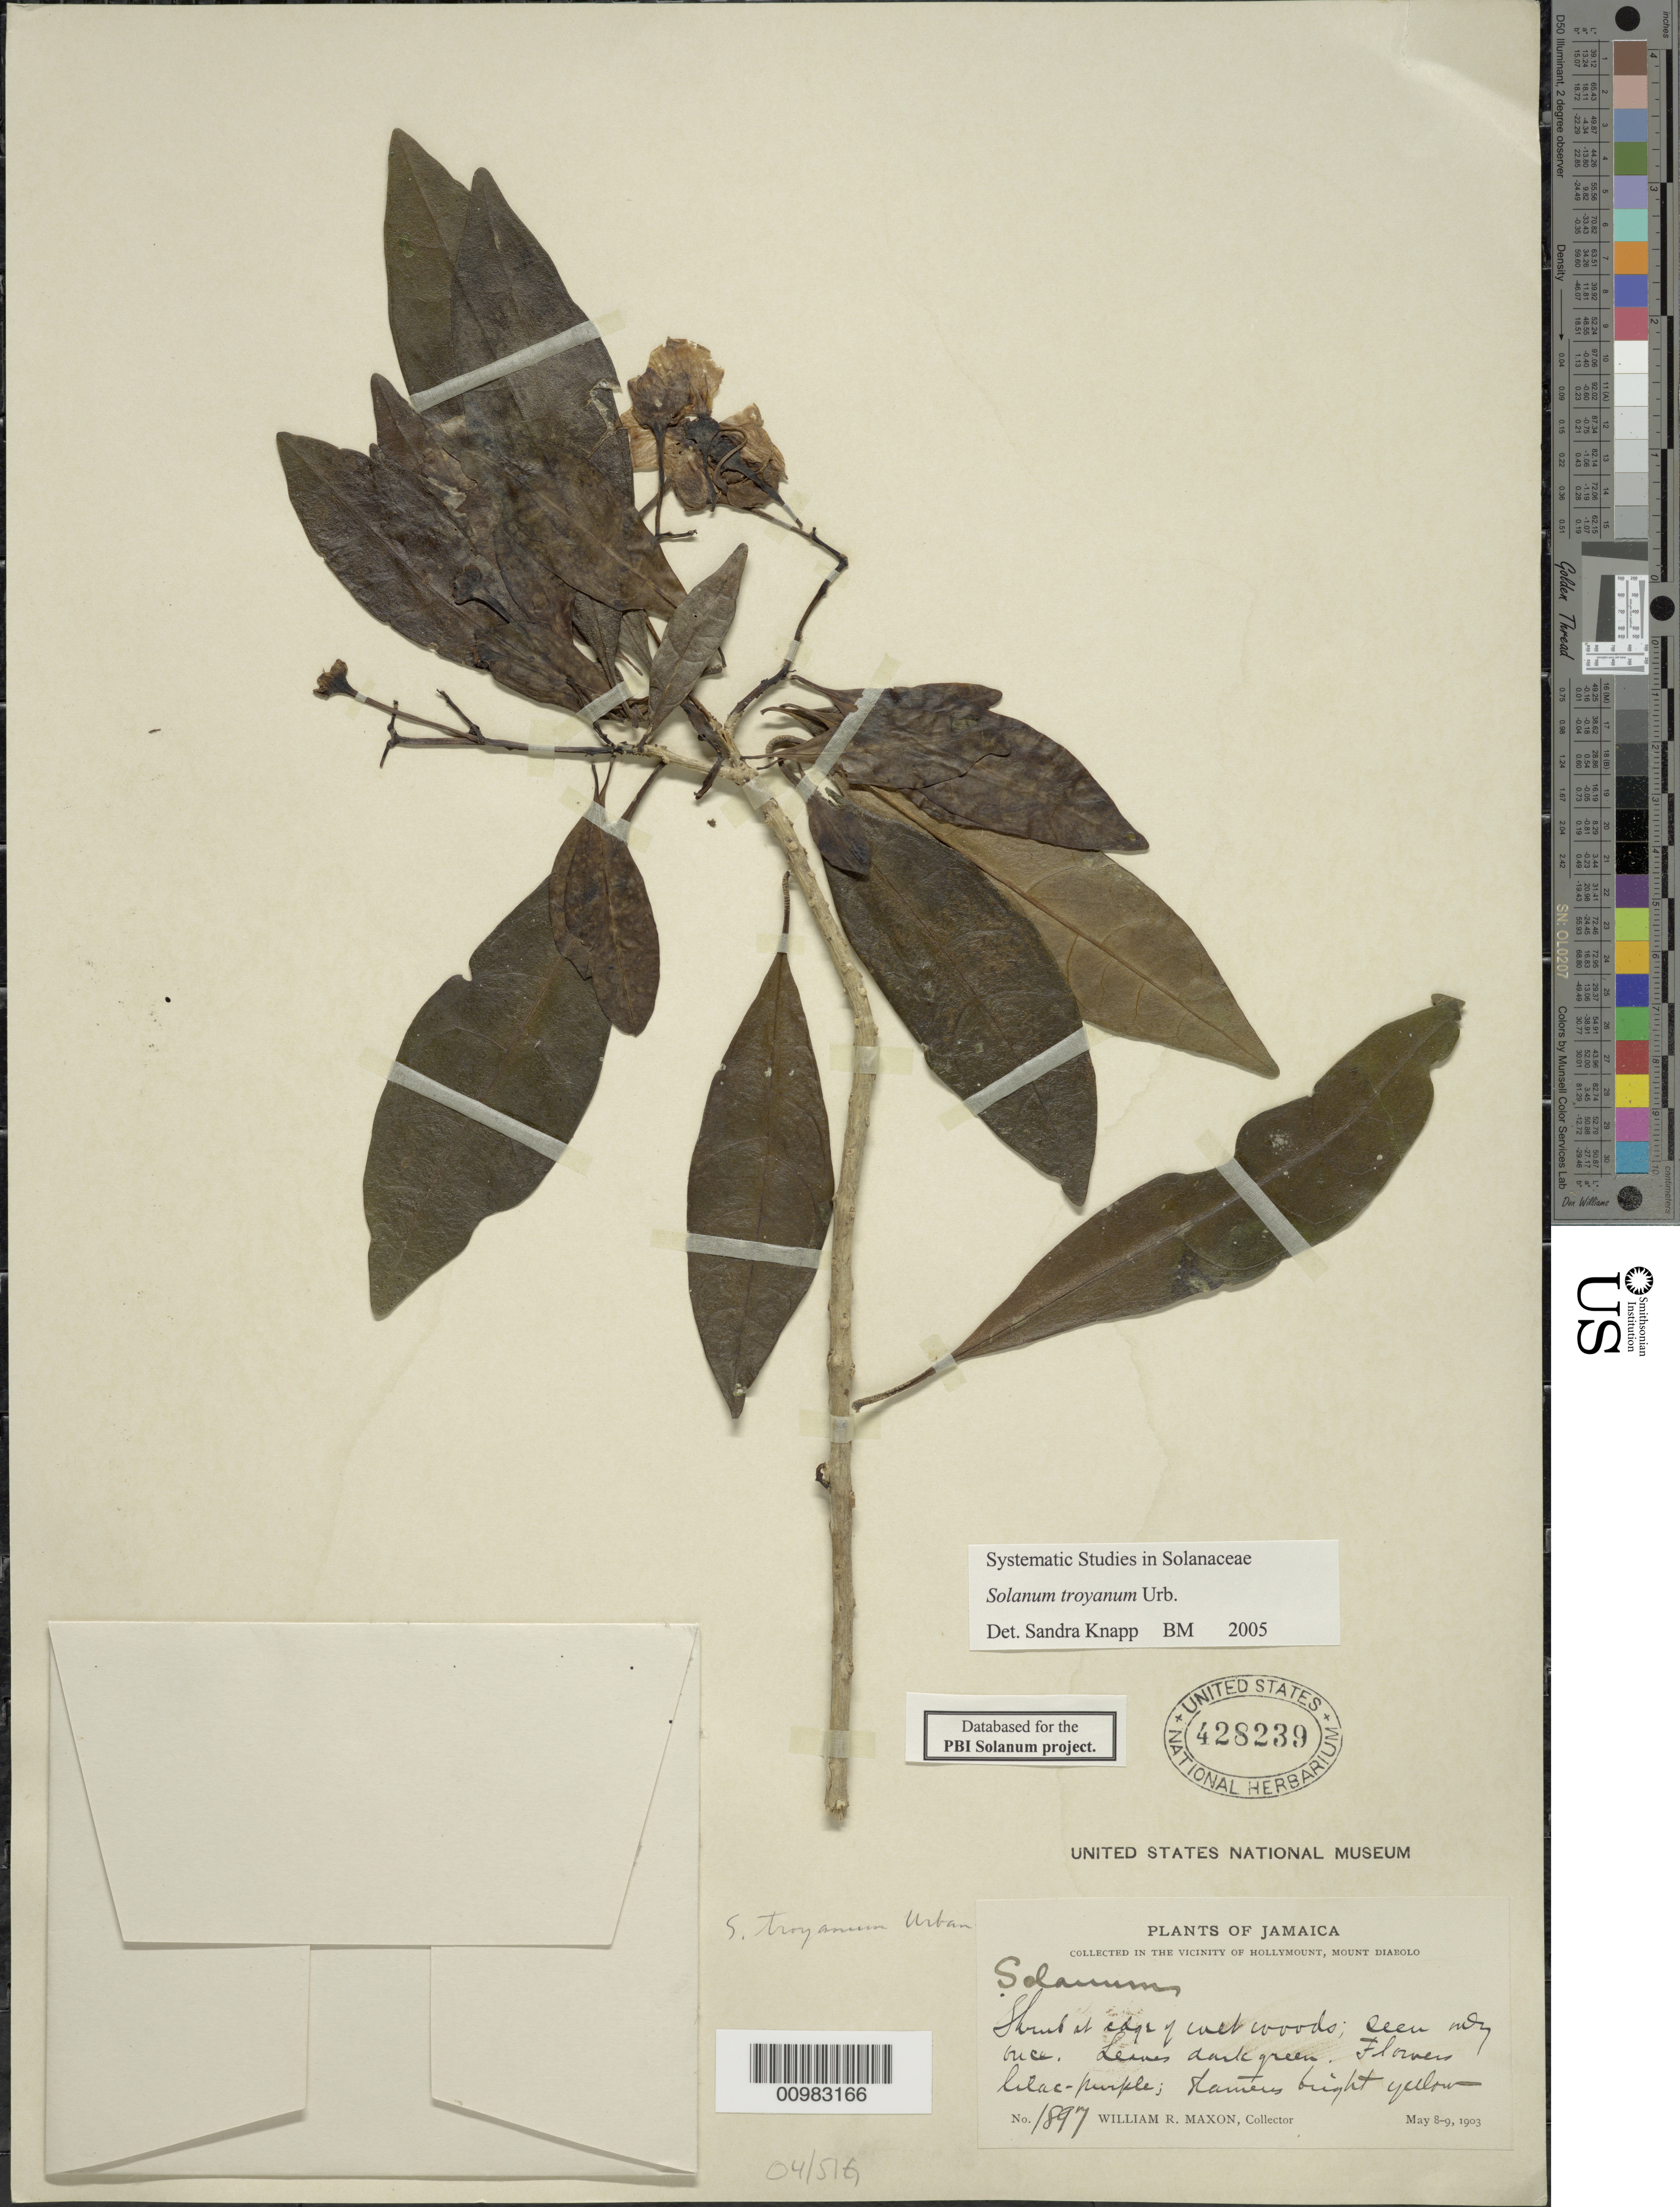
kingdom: Plantae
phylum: Tracheophyta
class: Magnoliopsida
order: Solanales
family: Solanaceae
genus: Solanum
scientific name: Solanum troyanum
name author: Urb.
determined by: Knapp, S. D.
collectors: W. R. Maxon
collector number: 2206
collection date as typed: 25 May 1904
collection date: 1904-05-25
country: Jamaica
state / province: Saint Catherine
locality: vicinity of Hollymount, Mount Diablo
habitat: edge of rocky woods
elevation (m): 750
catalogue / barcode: US 428239